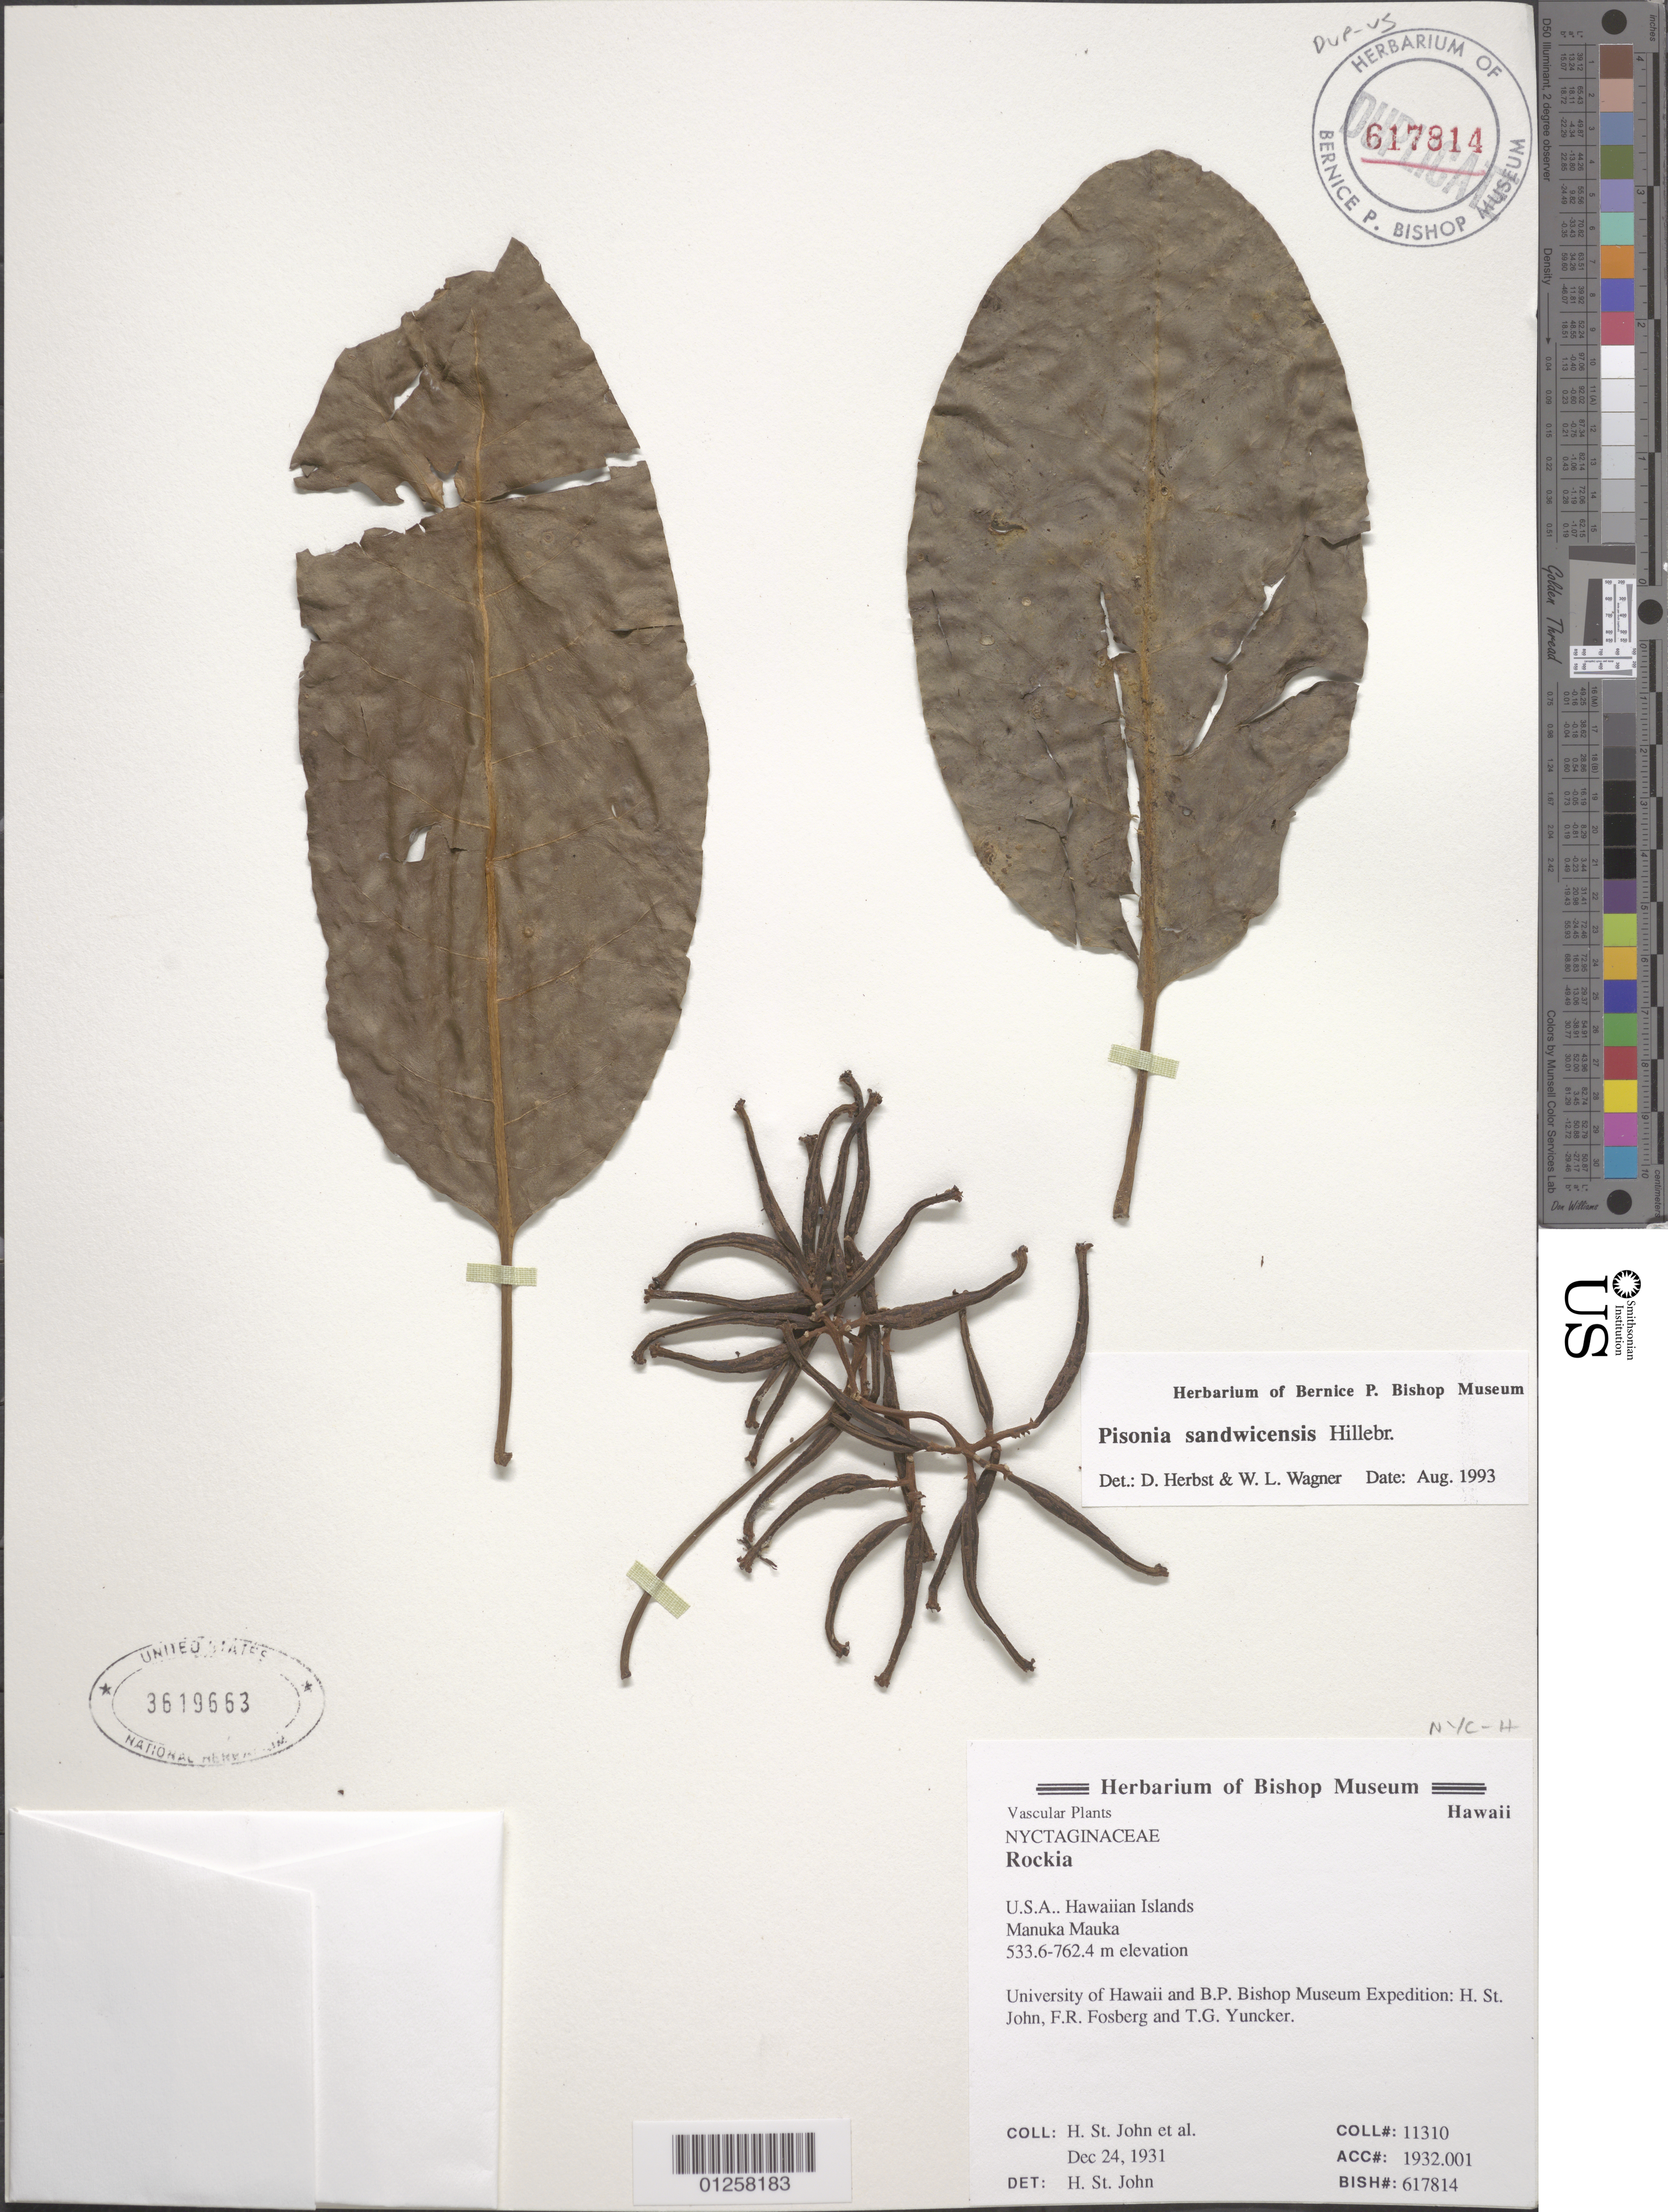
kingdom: Plantae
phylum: Tracheophyta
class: Magnoliopsida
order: Caryophyllales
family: Nyctaginaceae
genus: Rockia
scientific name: Rockia sandwicensis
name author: (Hillebr.) Heimerl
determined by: Wagner, W. L., (BOT), Smithsonian Institution - National Museum of Natural History (UNITED STATES)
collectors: H. St. John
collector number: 11310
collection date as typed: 24 Dec 1931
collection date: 1931-12-24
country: United States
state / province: Hawaii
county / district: Hawaii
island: Hawaii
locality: Manuka Mauka.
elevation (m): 533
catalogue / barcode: US 3619663